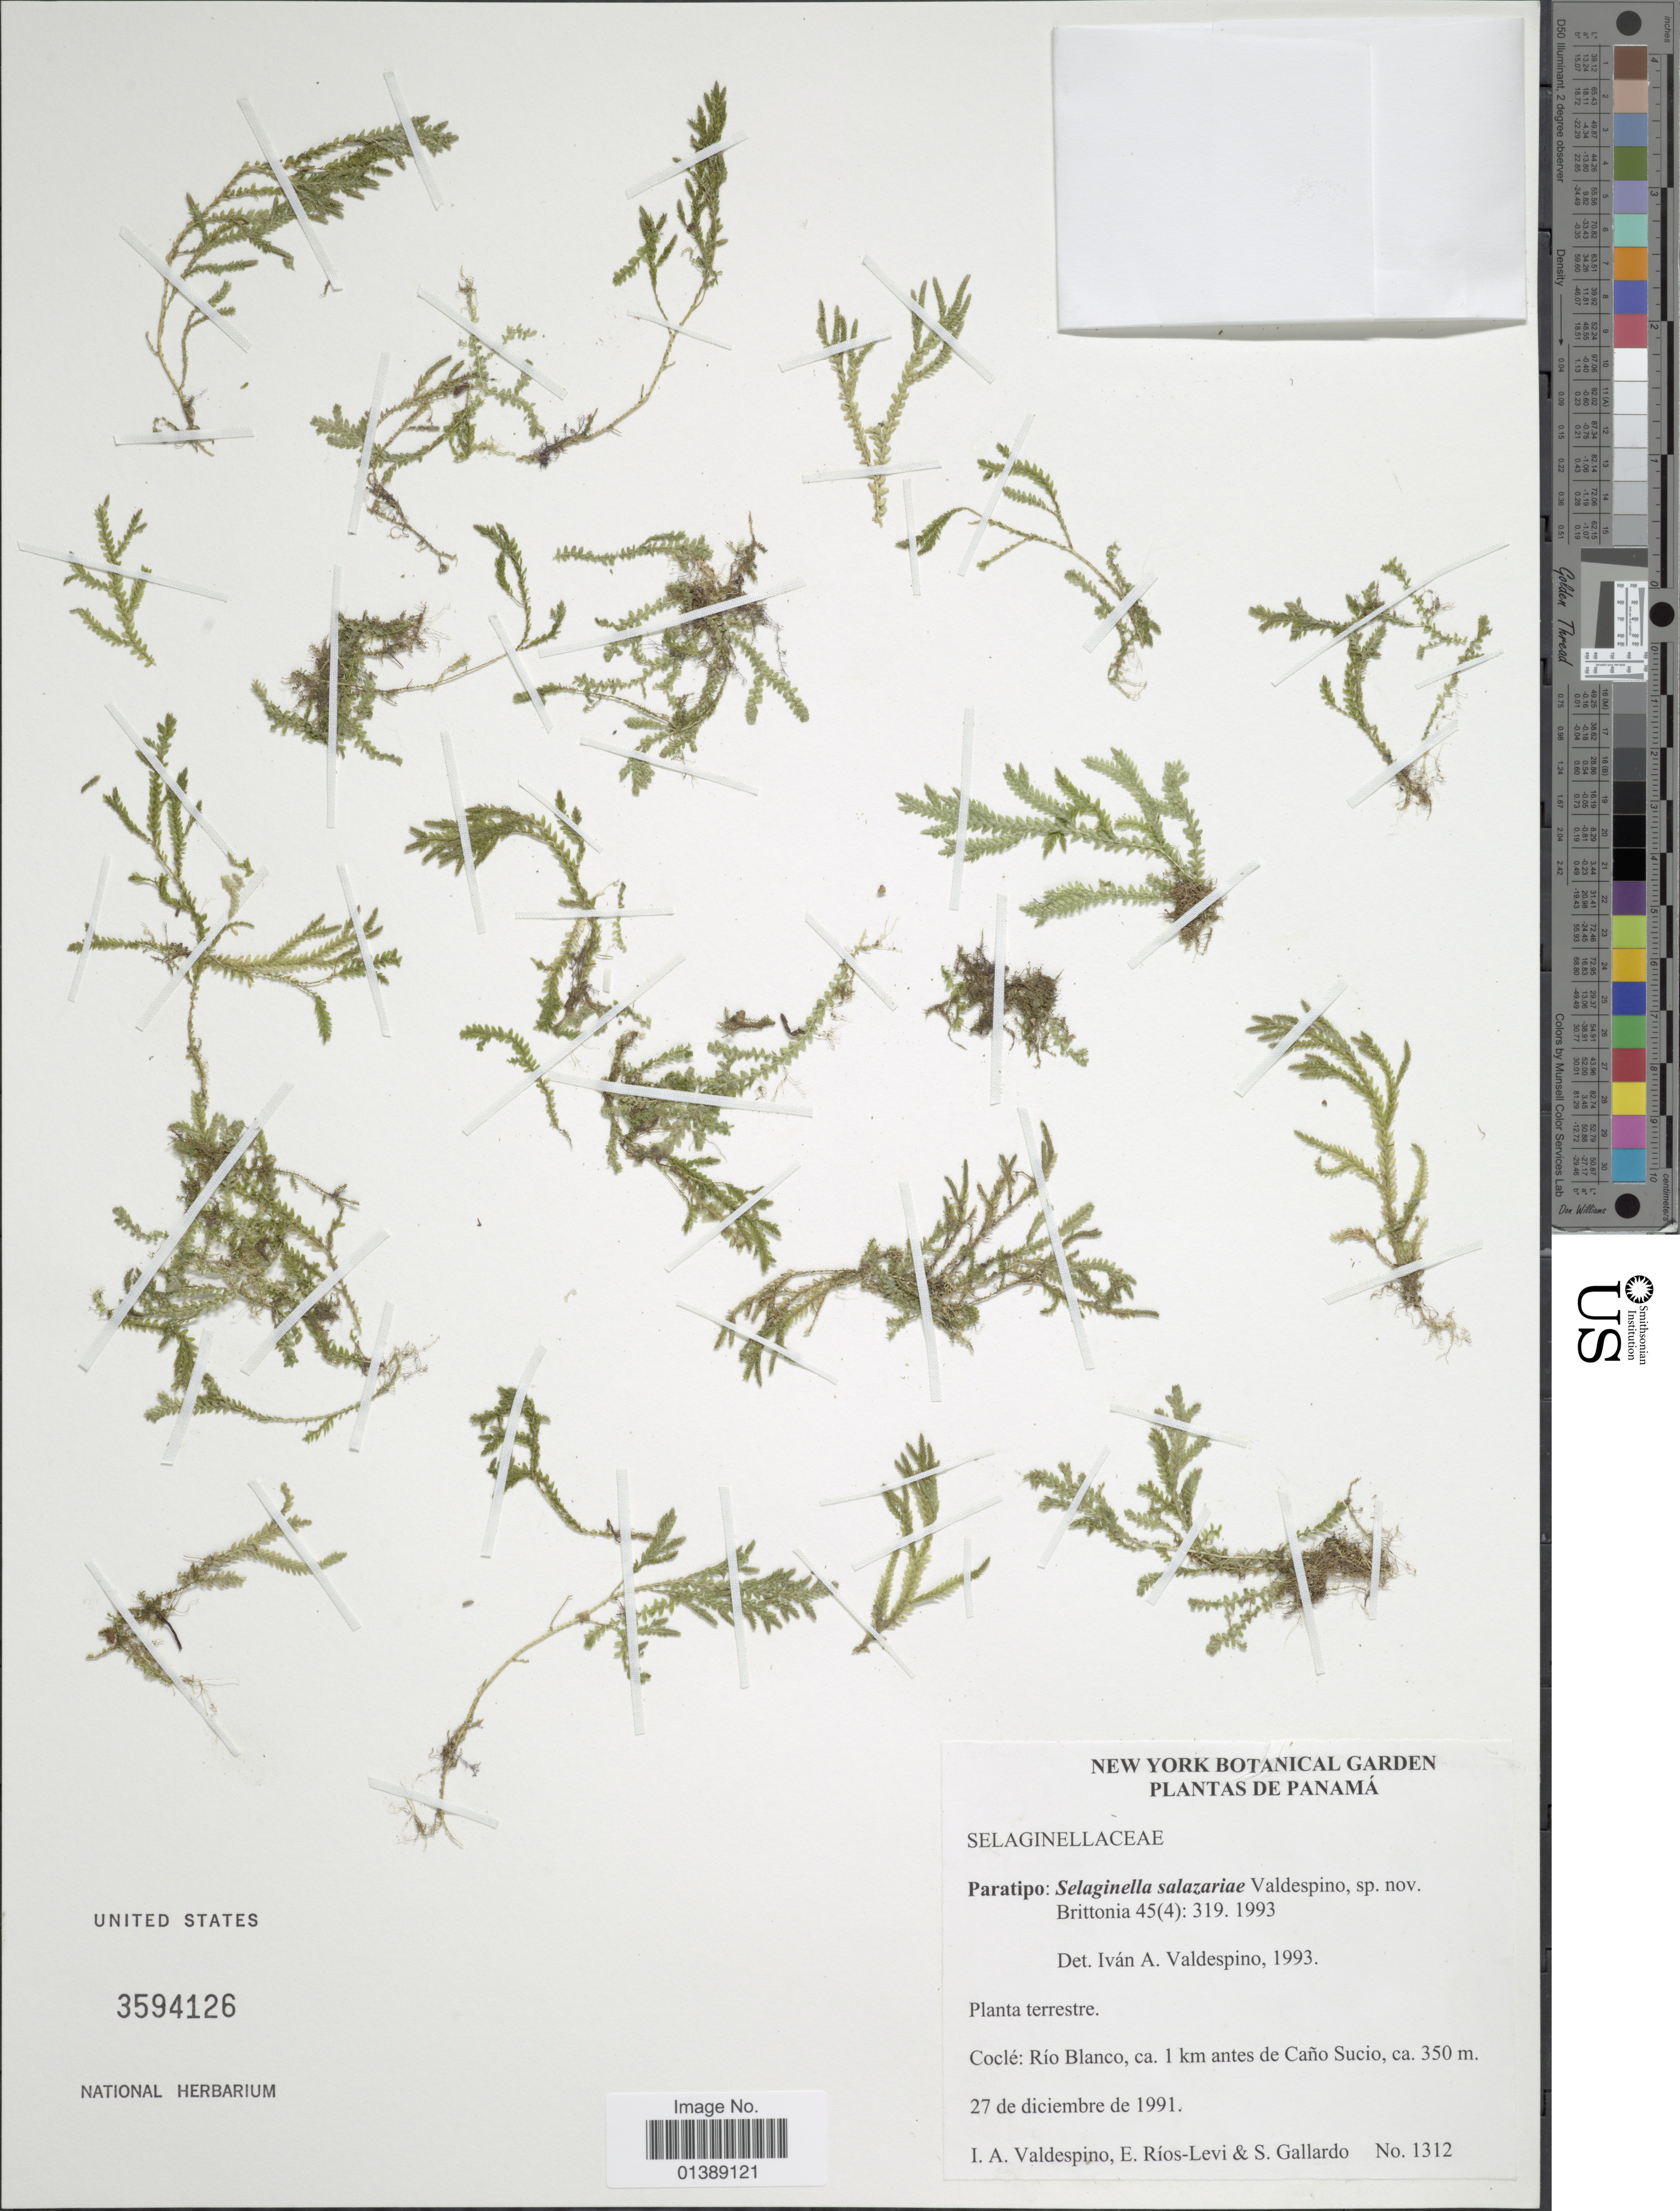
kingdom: Plantae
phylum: Tracheophyta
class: Lycopodiopsida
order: Selaginellales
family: Selaginellaceae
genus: Selaginella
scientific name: Selaginella salazariae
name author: Valdespino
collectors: I. A. Valdespino, E. Ríos-Levi & S. Gallardo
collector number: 1312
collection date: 1991-12-27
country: Panama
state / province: Coclé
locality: Río Blanco, ca 1 km antes de Caño Sucio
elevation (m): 350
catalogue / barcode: US 3594126